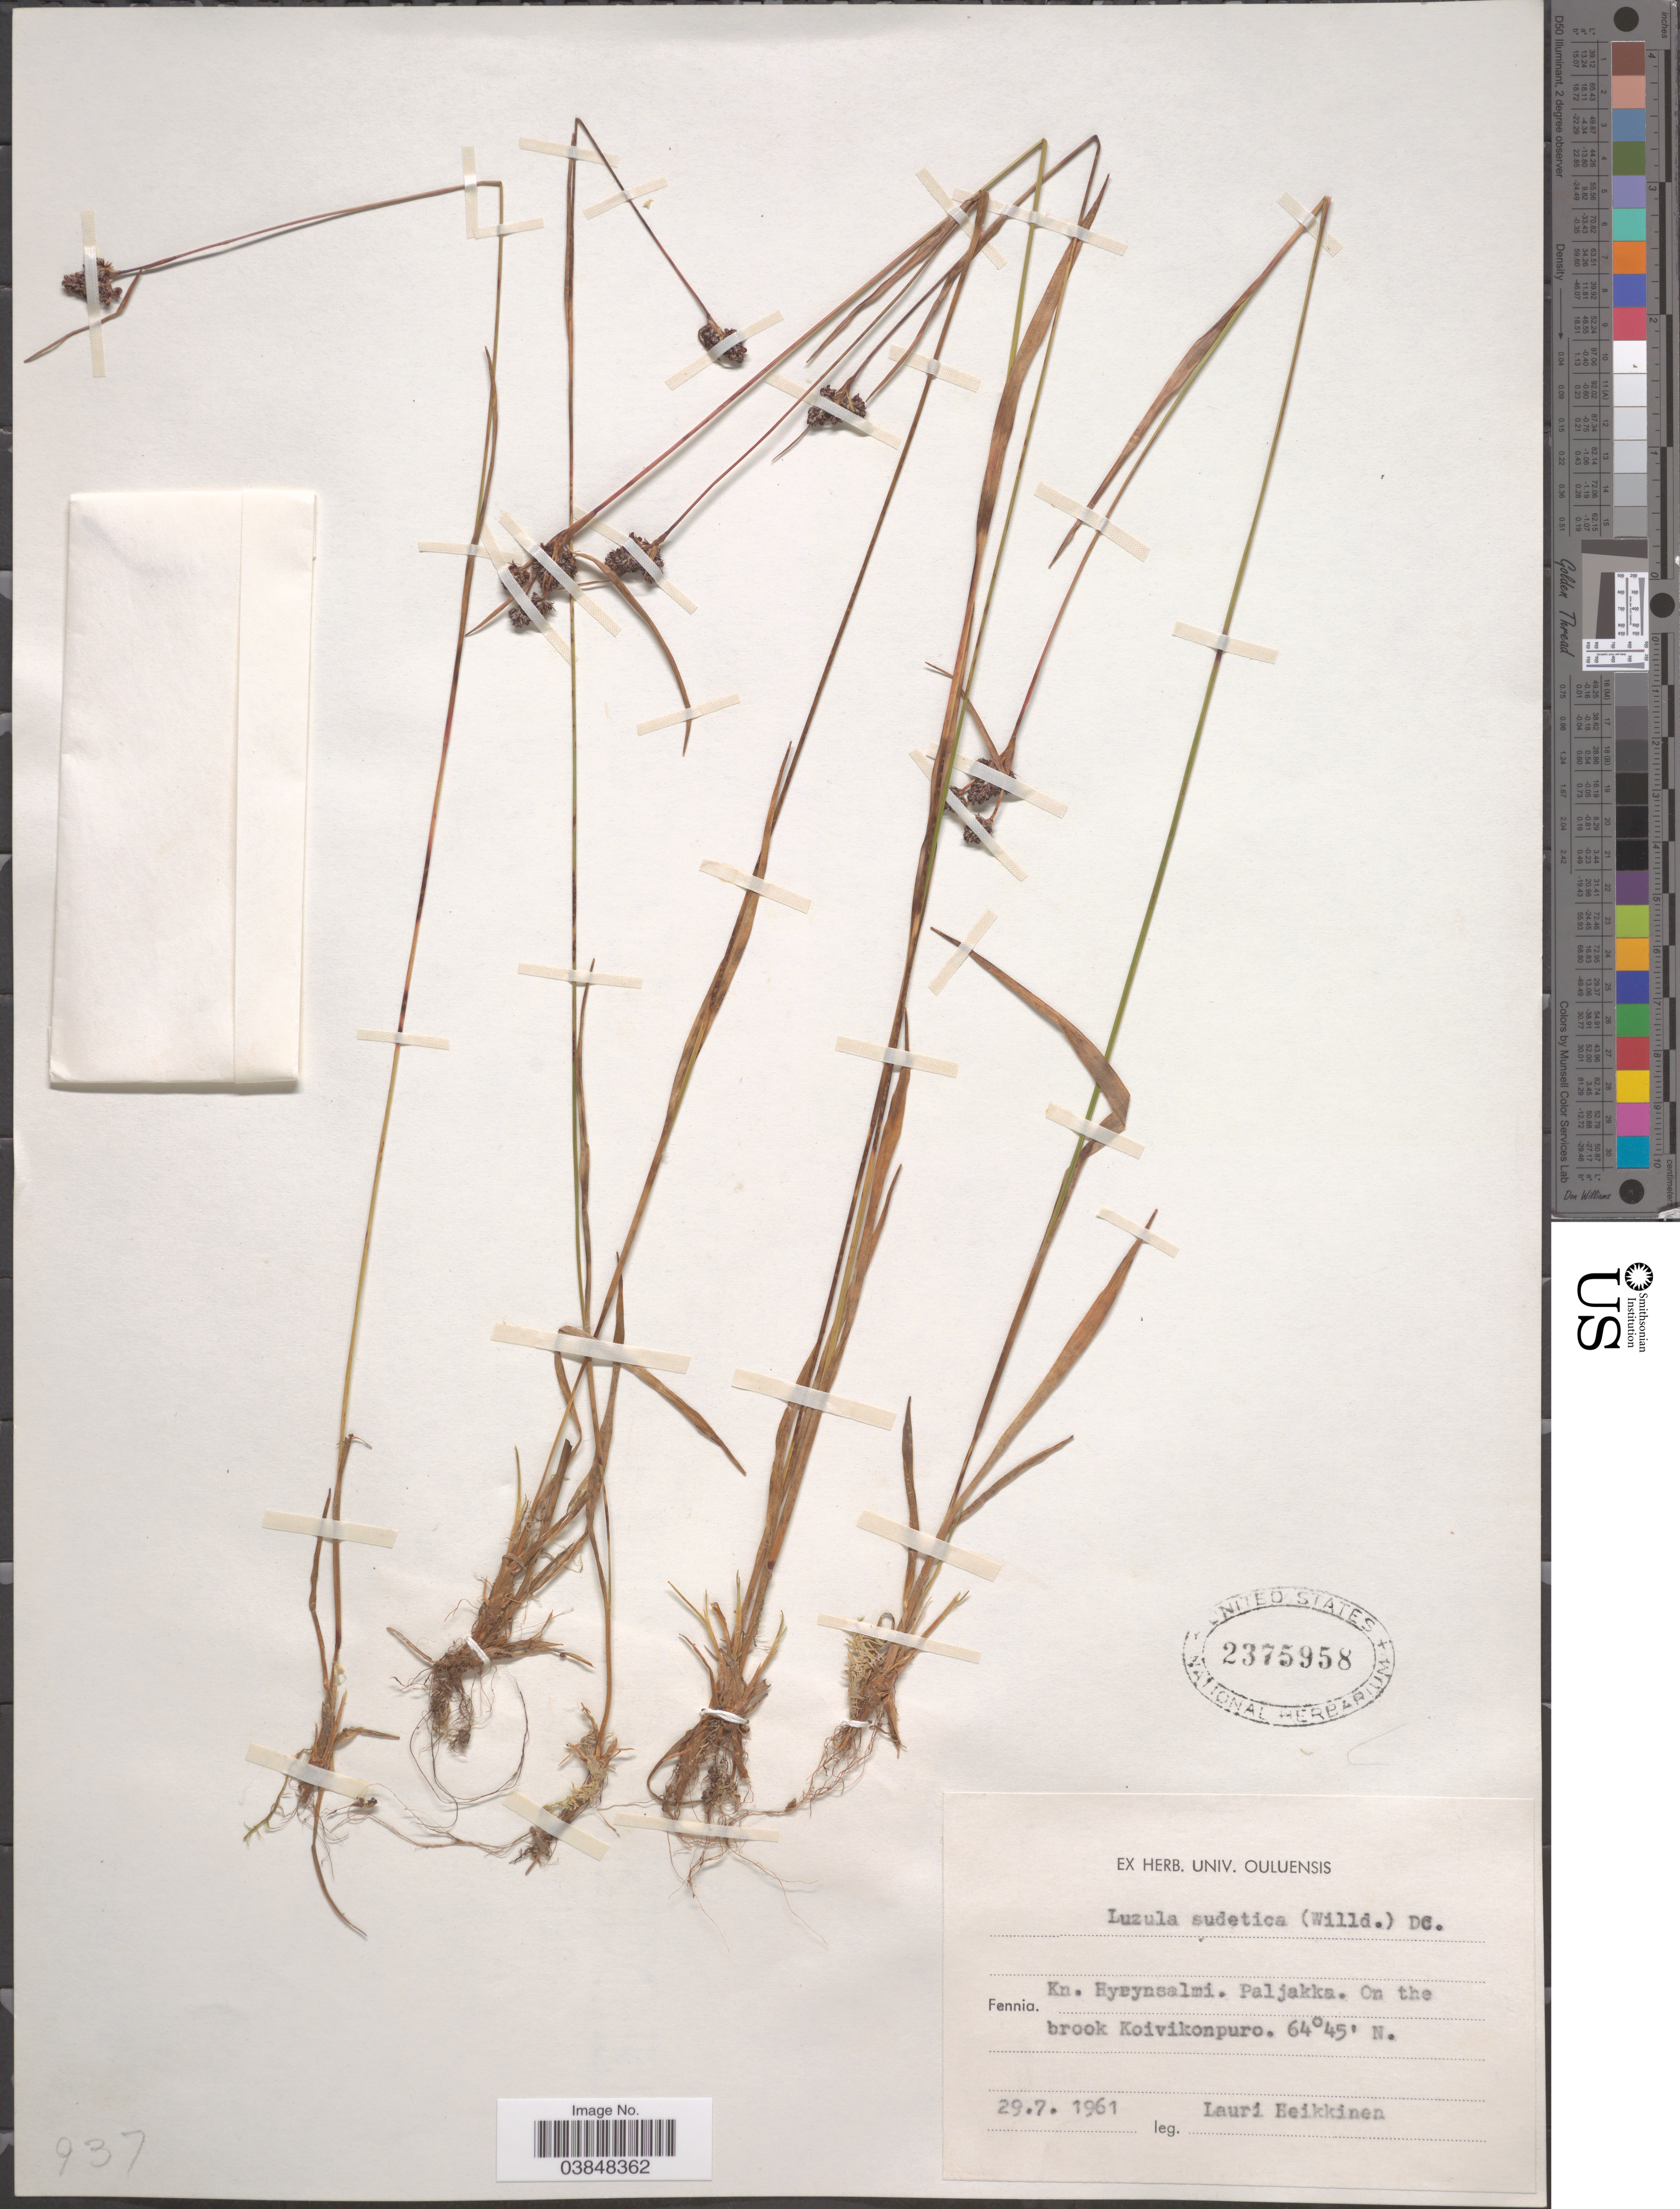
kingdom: Plantae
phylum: Tracheophyta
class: Liliopsida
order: Poales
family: Juncaceae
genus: Luzula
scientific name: Luzula sudetica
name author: (Willd.) Schult.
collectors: L. Heikkinen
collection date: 1961-07-29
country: Finland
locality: Fennia. Kn. Hyeynsalmi. Paljakka. On the brook Koivikonpuro.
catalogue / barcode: US 2375958